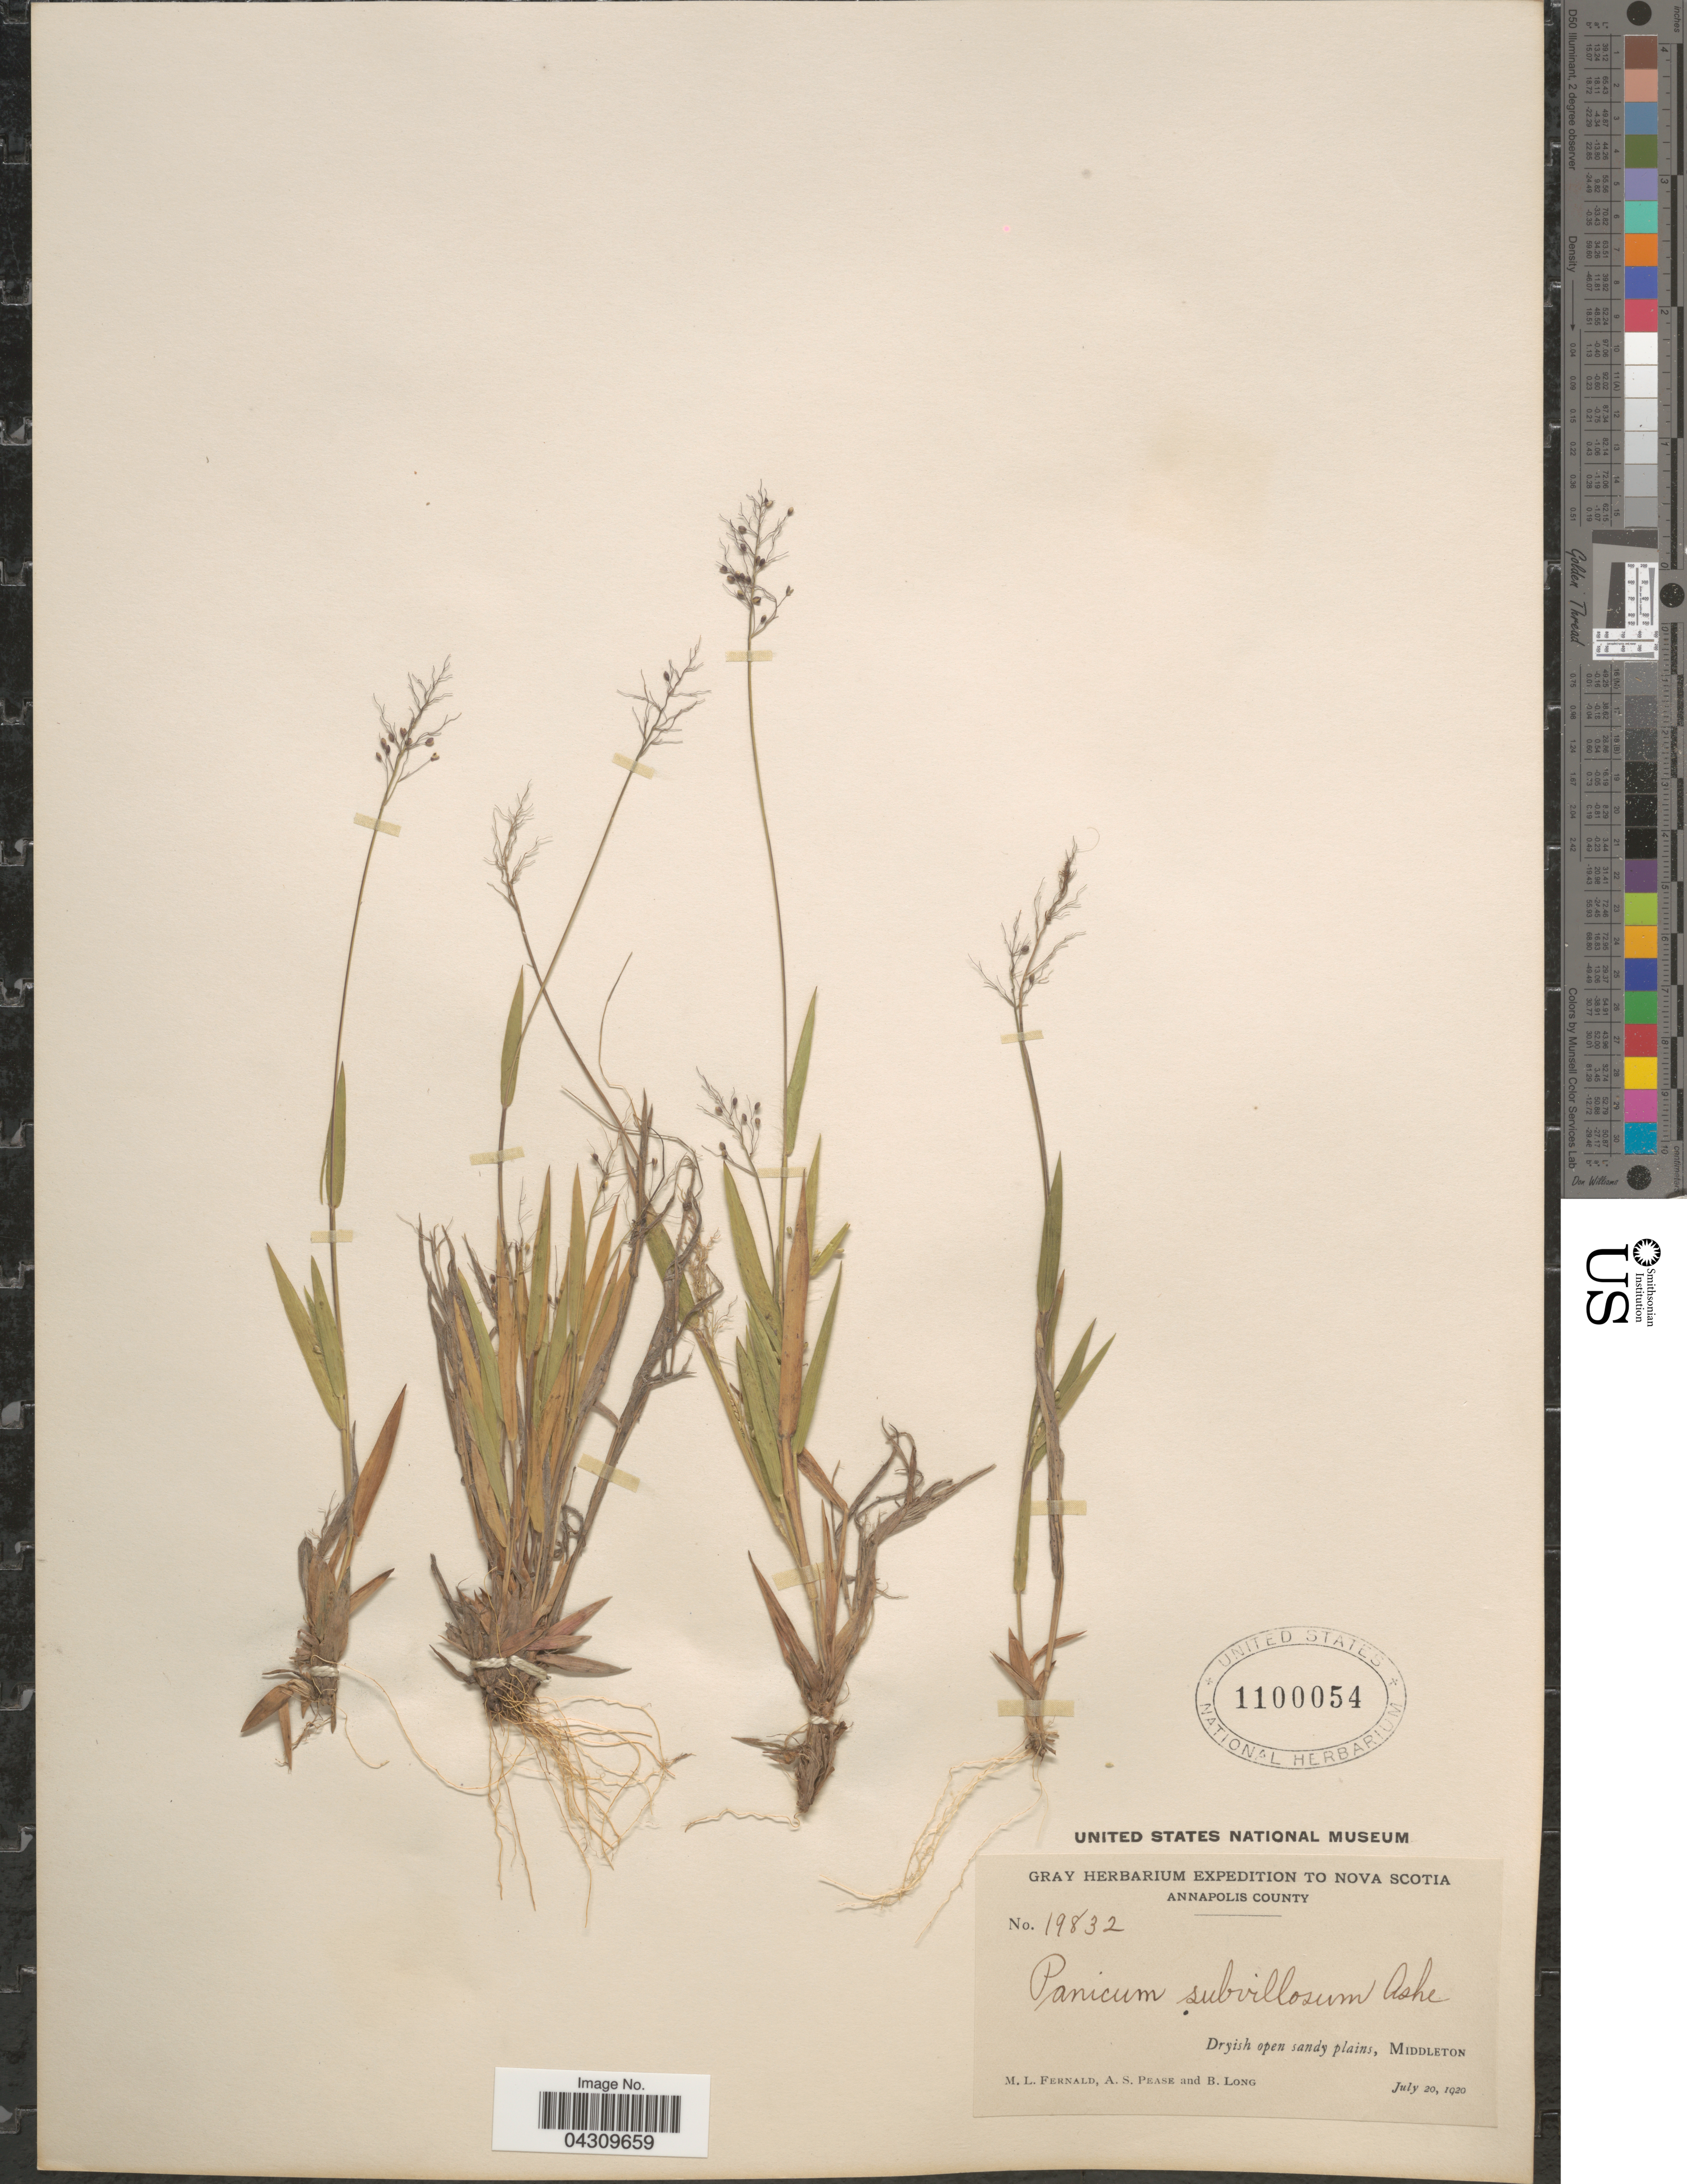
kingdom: Plantae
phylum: Tracheophyta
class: Liliopsida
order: Poales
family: Poaceae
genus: Dichanthelium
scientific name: Dichanthelium acuminatum var. acuminatum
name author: (Sw.) Gould & C.A. Clark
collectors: M. L. Fernald, A. S. Pease & B. Long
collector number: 19832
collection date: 1920-07-20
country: Canada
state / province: Nova Scotia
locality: Gray Herbarium Expedition To Nova Scotia. Annapolis County. Dryish open sandy plains, Middleton.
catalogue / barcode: US 1100054